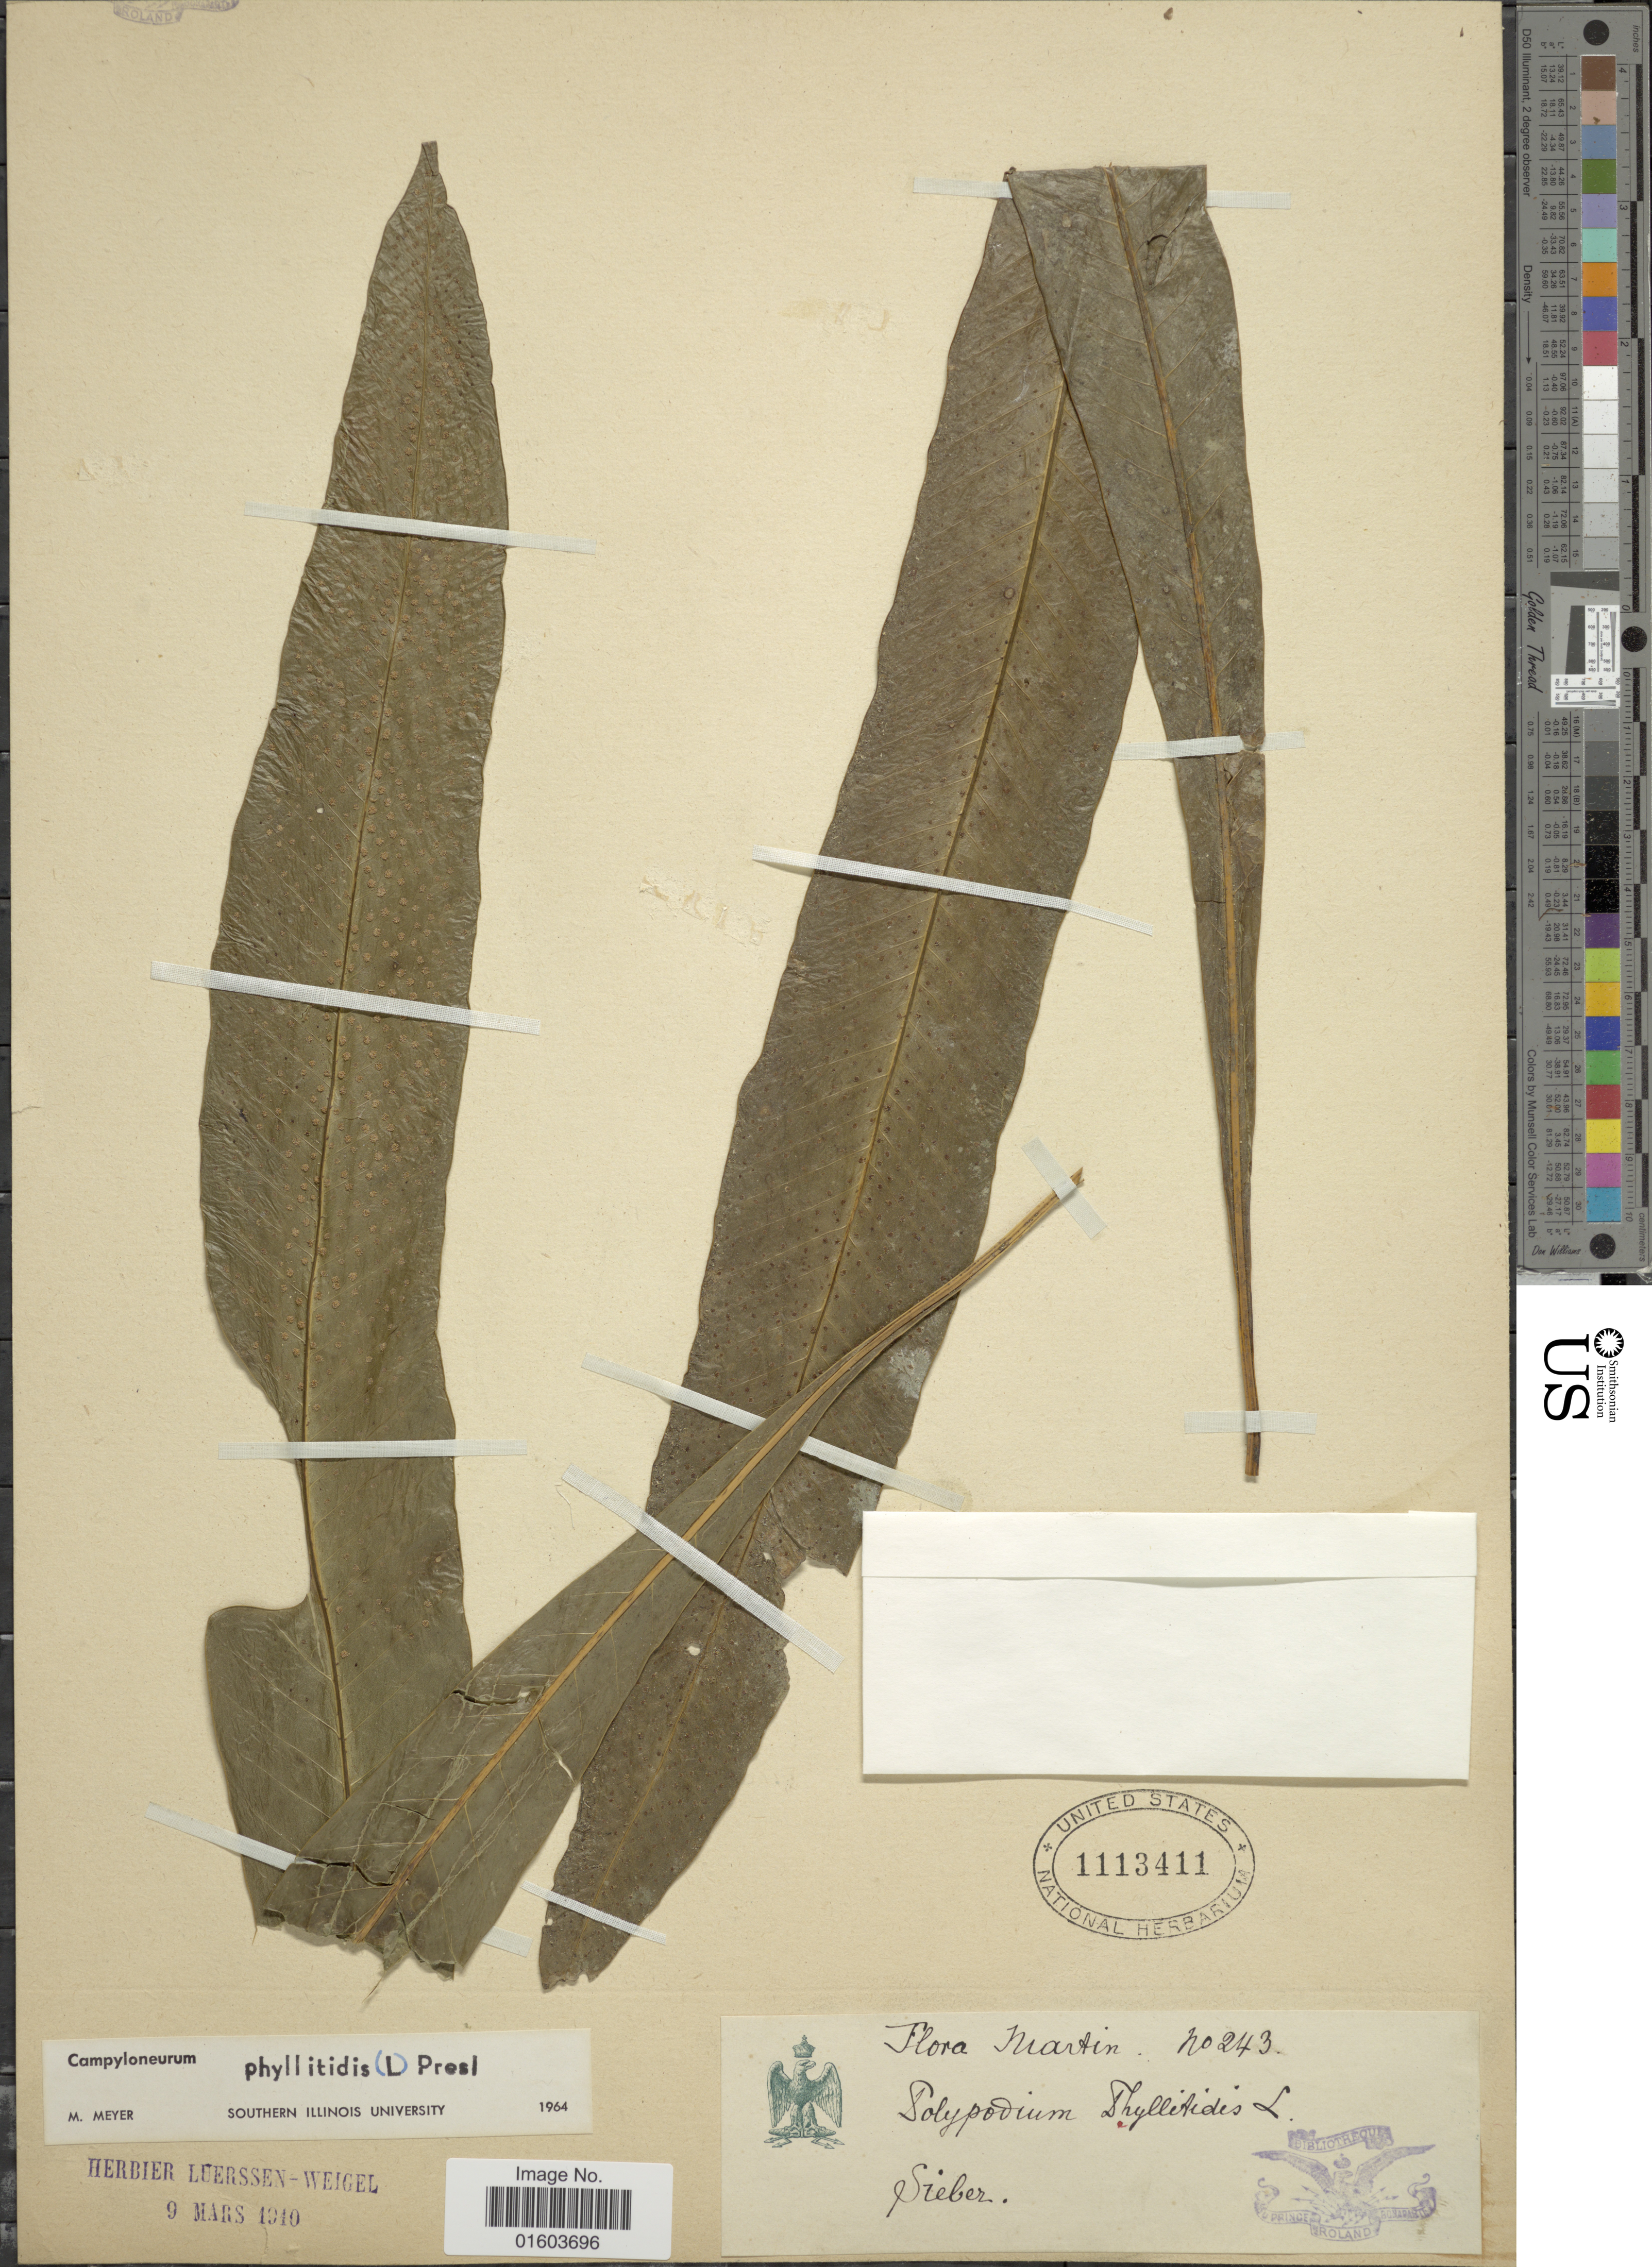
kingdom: Plantae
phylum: Tracheophyta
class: Polypodiopsida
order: Polypodiales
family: Polypodiaceae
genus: Campyloneurum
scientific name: Campyloneurum phyllitidis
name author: (L.) C. Presl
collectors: -- Sieber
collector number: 243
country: Martinique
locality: Martin.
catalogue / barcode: US 1113411